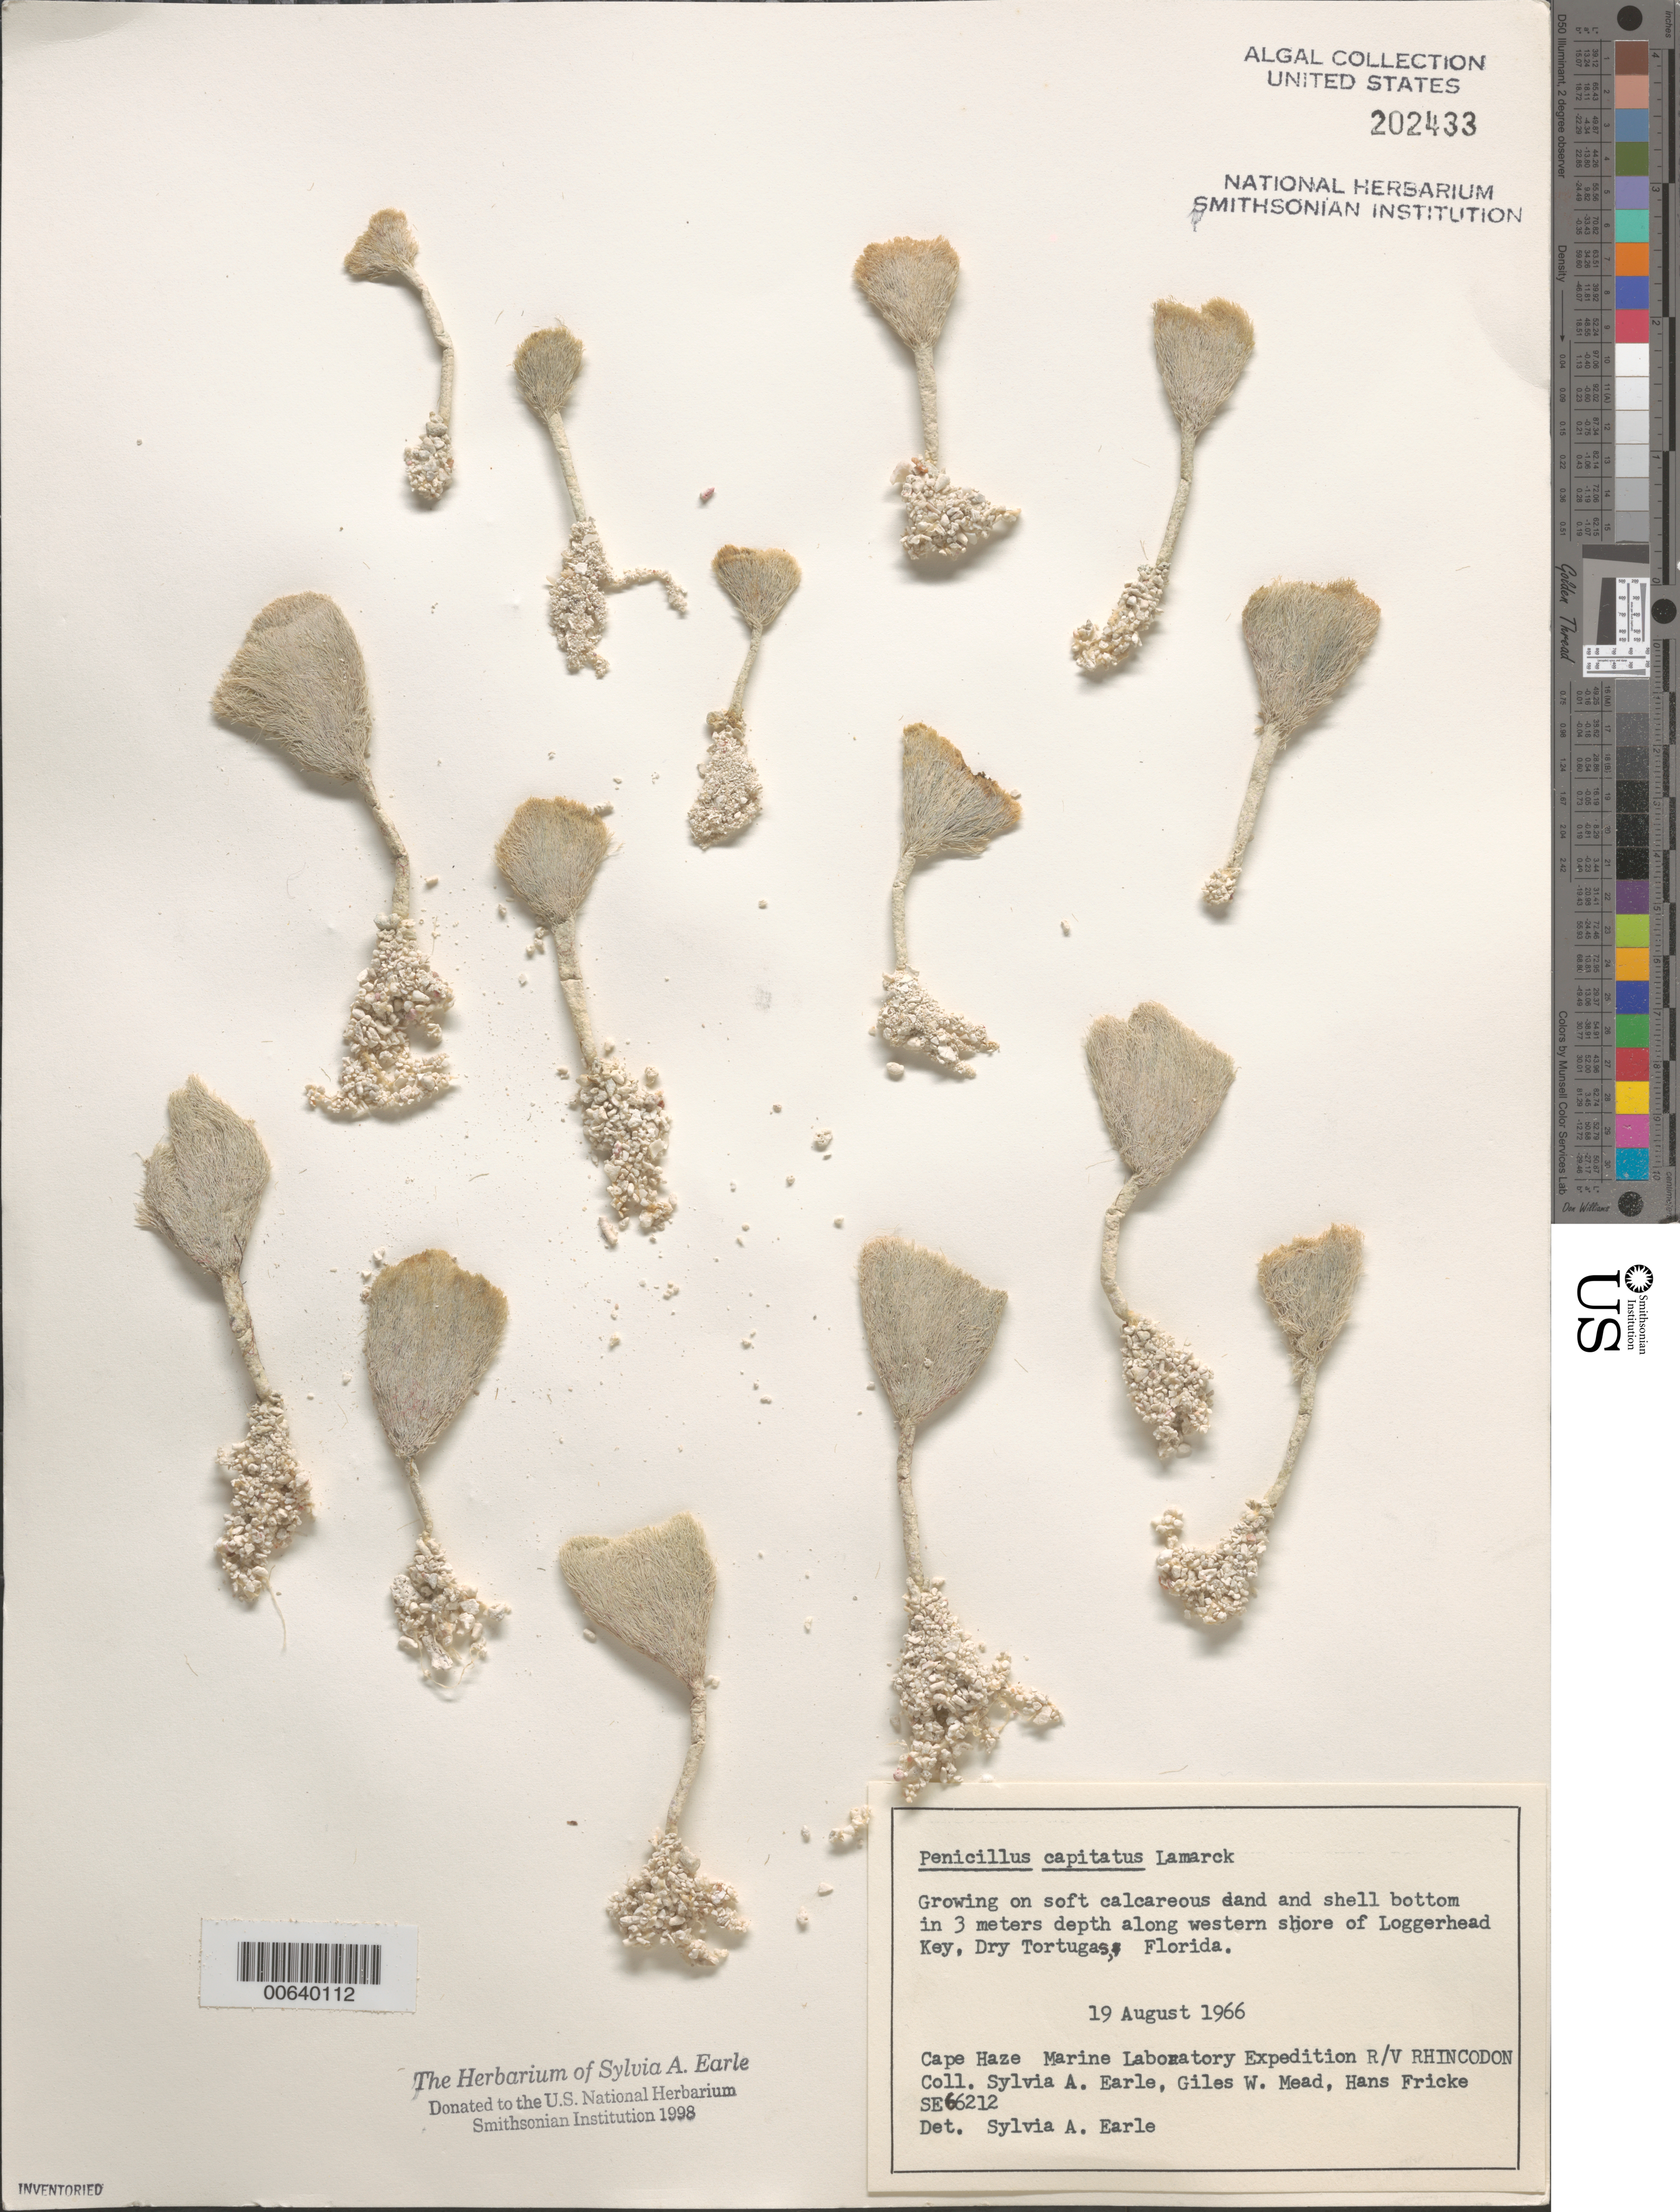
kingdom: Plantae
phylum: Chlorophyta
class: Ulvophyceae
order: Bryopsidales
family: Udoteaceae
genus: Penicillus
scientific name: Penicillus capitatus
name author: Lam.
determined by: Earle, S. A.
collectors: S. A. Earle, G. W. Mead & H. Fricke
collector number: Se 66212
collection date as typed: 19 Aug 1966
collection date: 1966-08-19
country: United States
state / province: Florida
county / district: Monroe County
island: Loggerhead Key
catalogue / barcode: US 202433